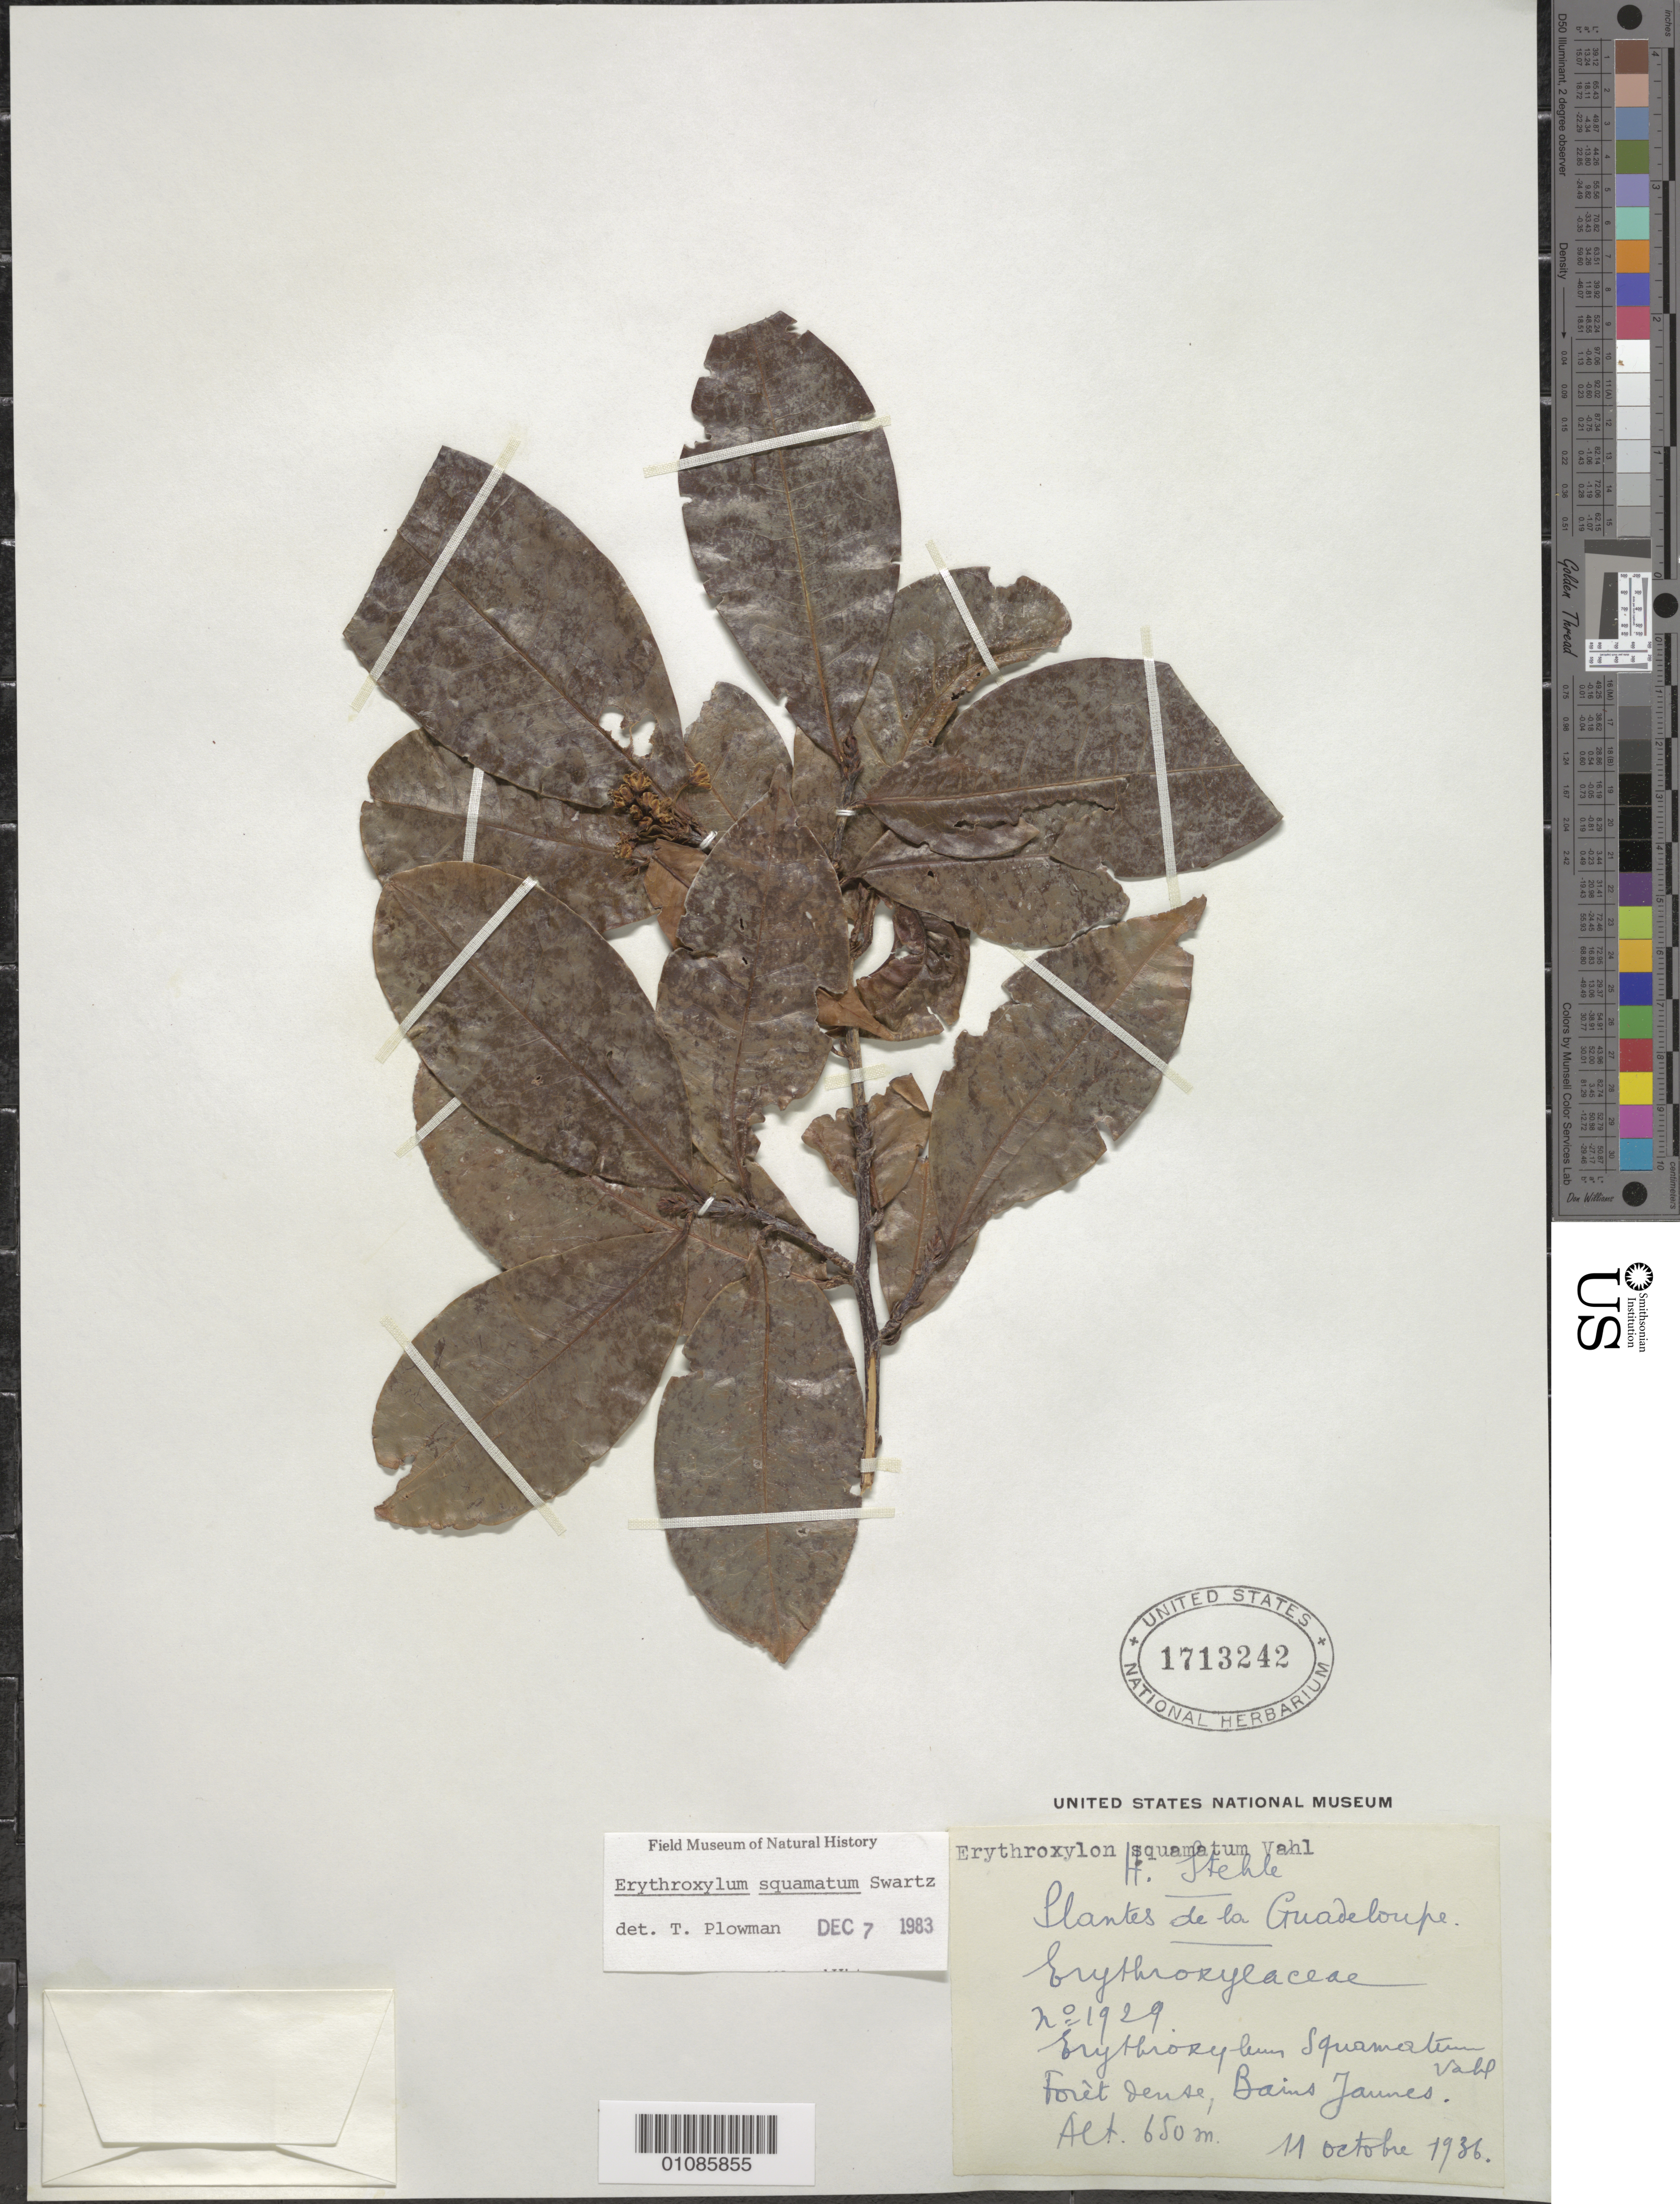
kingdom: Plantae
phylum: Tracheophyta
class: Magnoliopsida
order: Malpighiales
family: Erythroxylaceae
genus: Erythroxylum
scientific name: Erythroxylum squamatum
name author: Sw.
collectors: H. Stehlé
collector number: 1929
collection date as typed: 11 Oct 1936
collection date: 1936-10-11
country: Guadeloupe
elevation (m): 650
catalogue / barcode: US 1713242